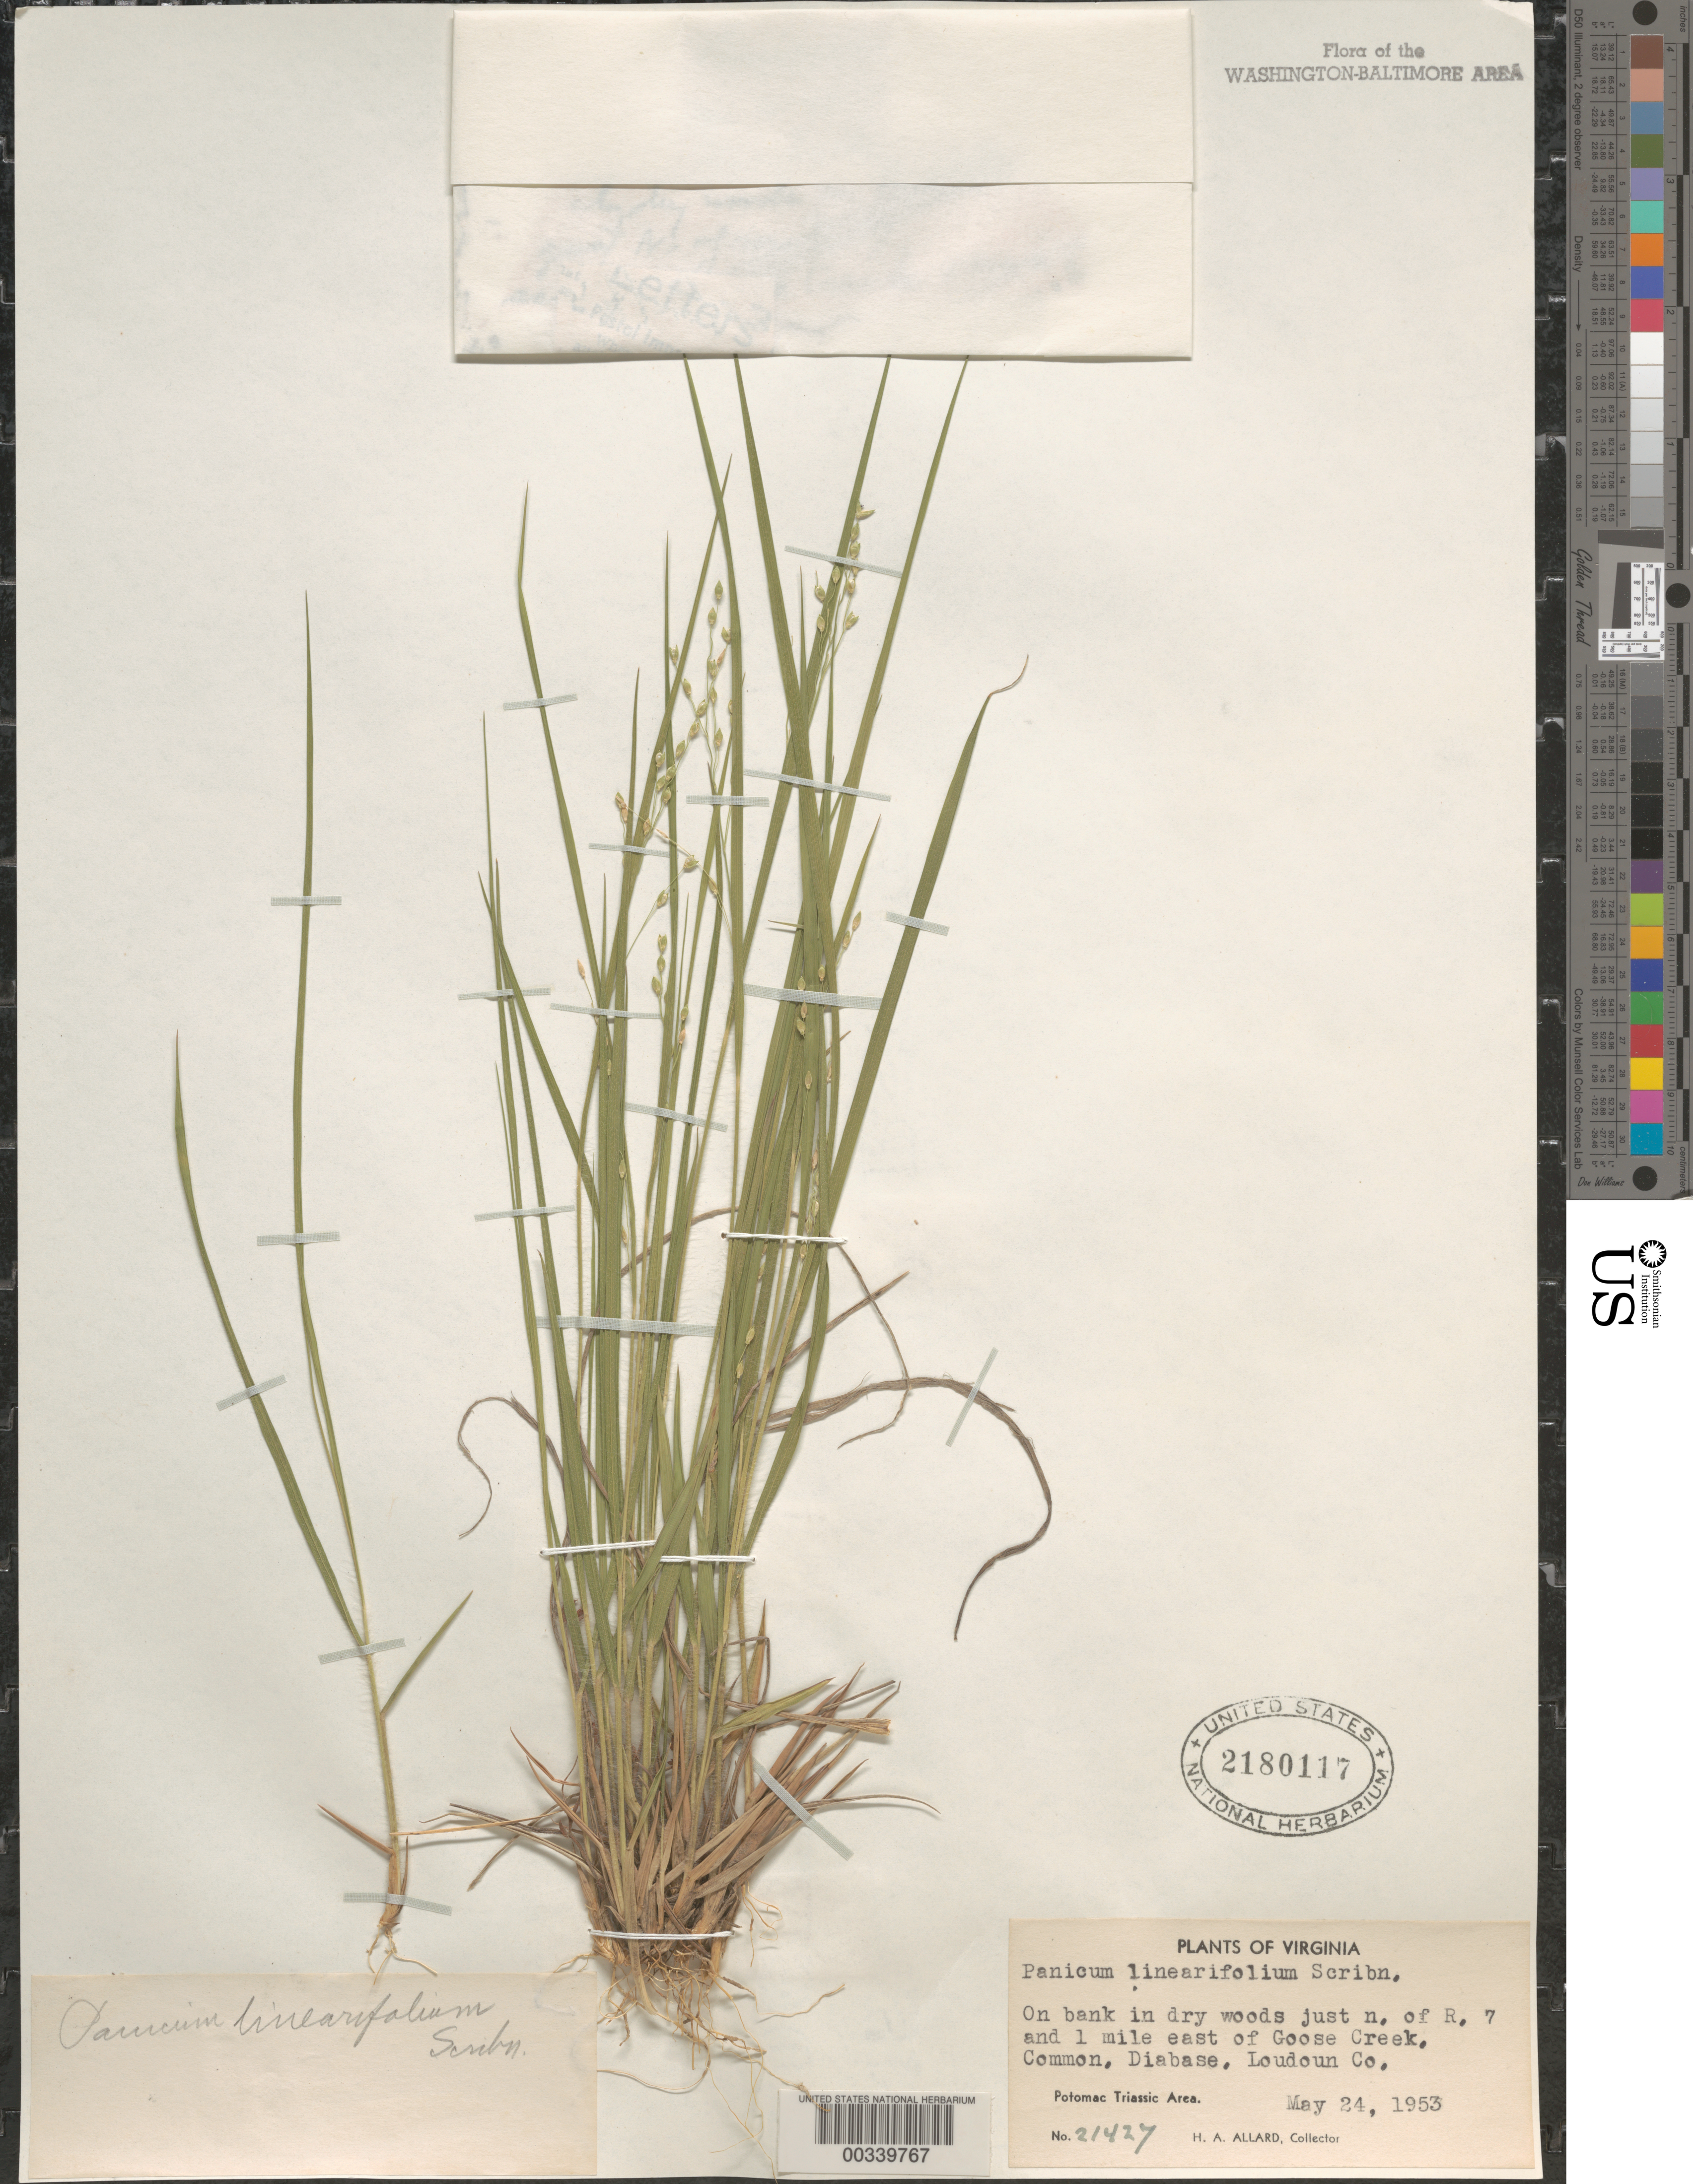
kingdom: Plantae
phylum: Tracheophyta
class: Liliopsida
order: Poales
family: Poaceae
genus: Dichanthelium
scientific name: Dichanthelium linearifolium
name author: (Scribn.) Gould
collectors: H. A. Allard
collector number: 21427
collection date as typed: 24 May 1953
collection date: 1953-05-24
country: United States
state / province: Virginia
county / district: Loudoun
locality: North of Route 7 and east of Goose Creek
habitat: On bank in dry woods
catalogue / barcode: US 2180117